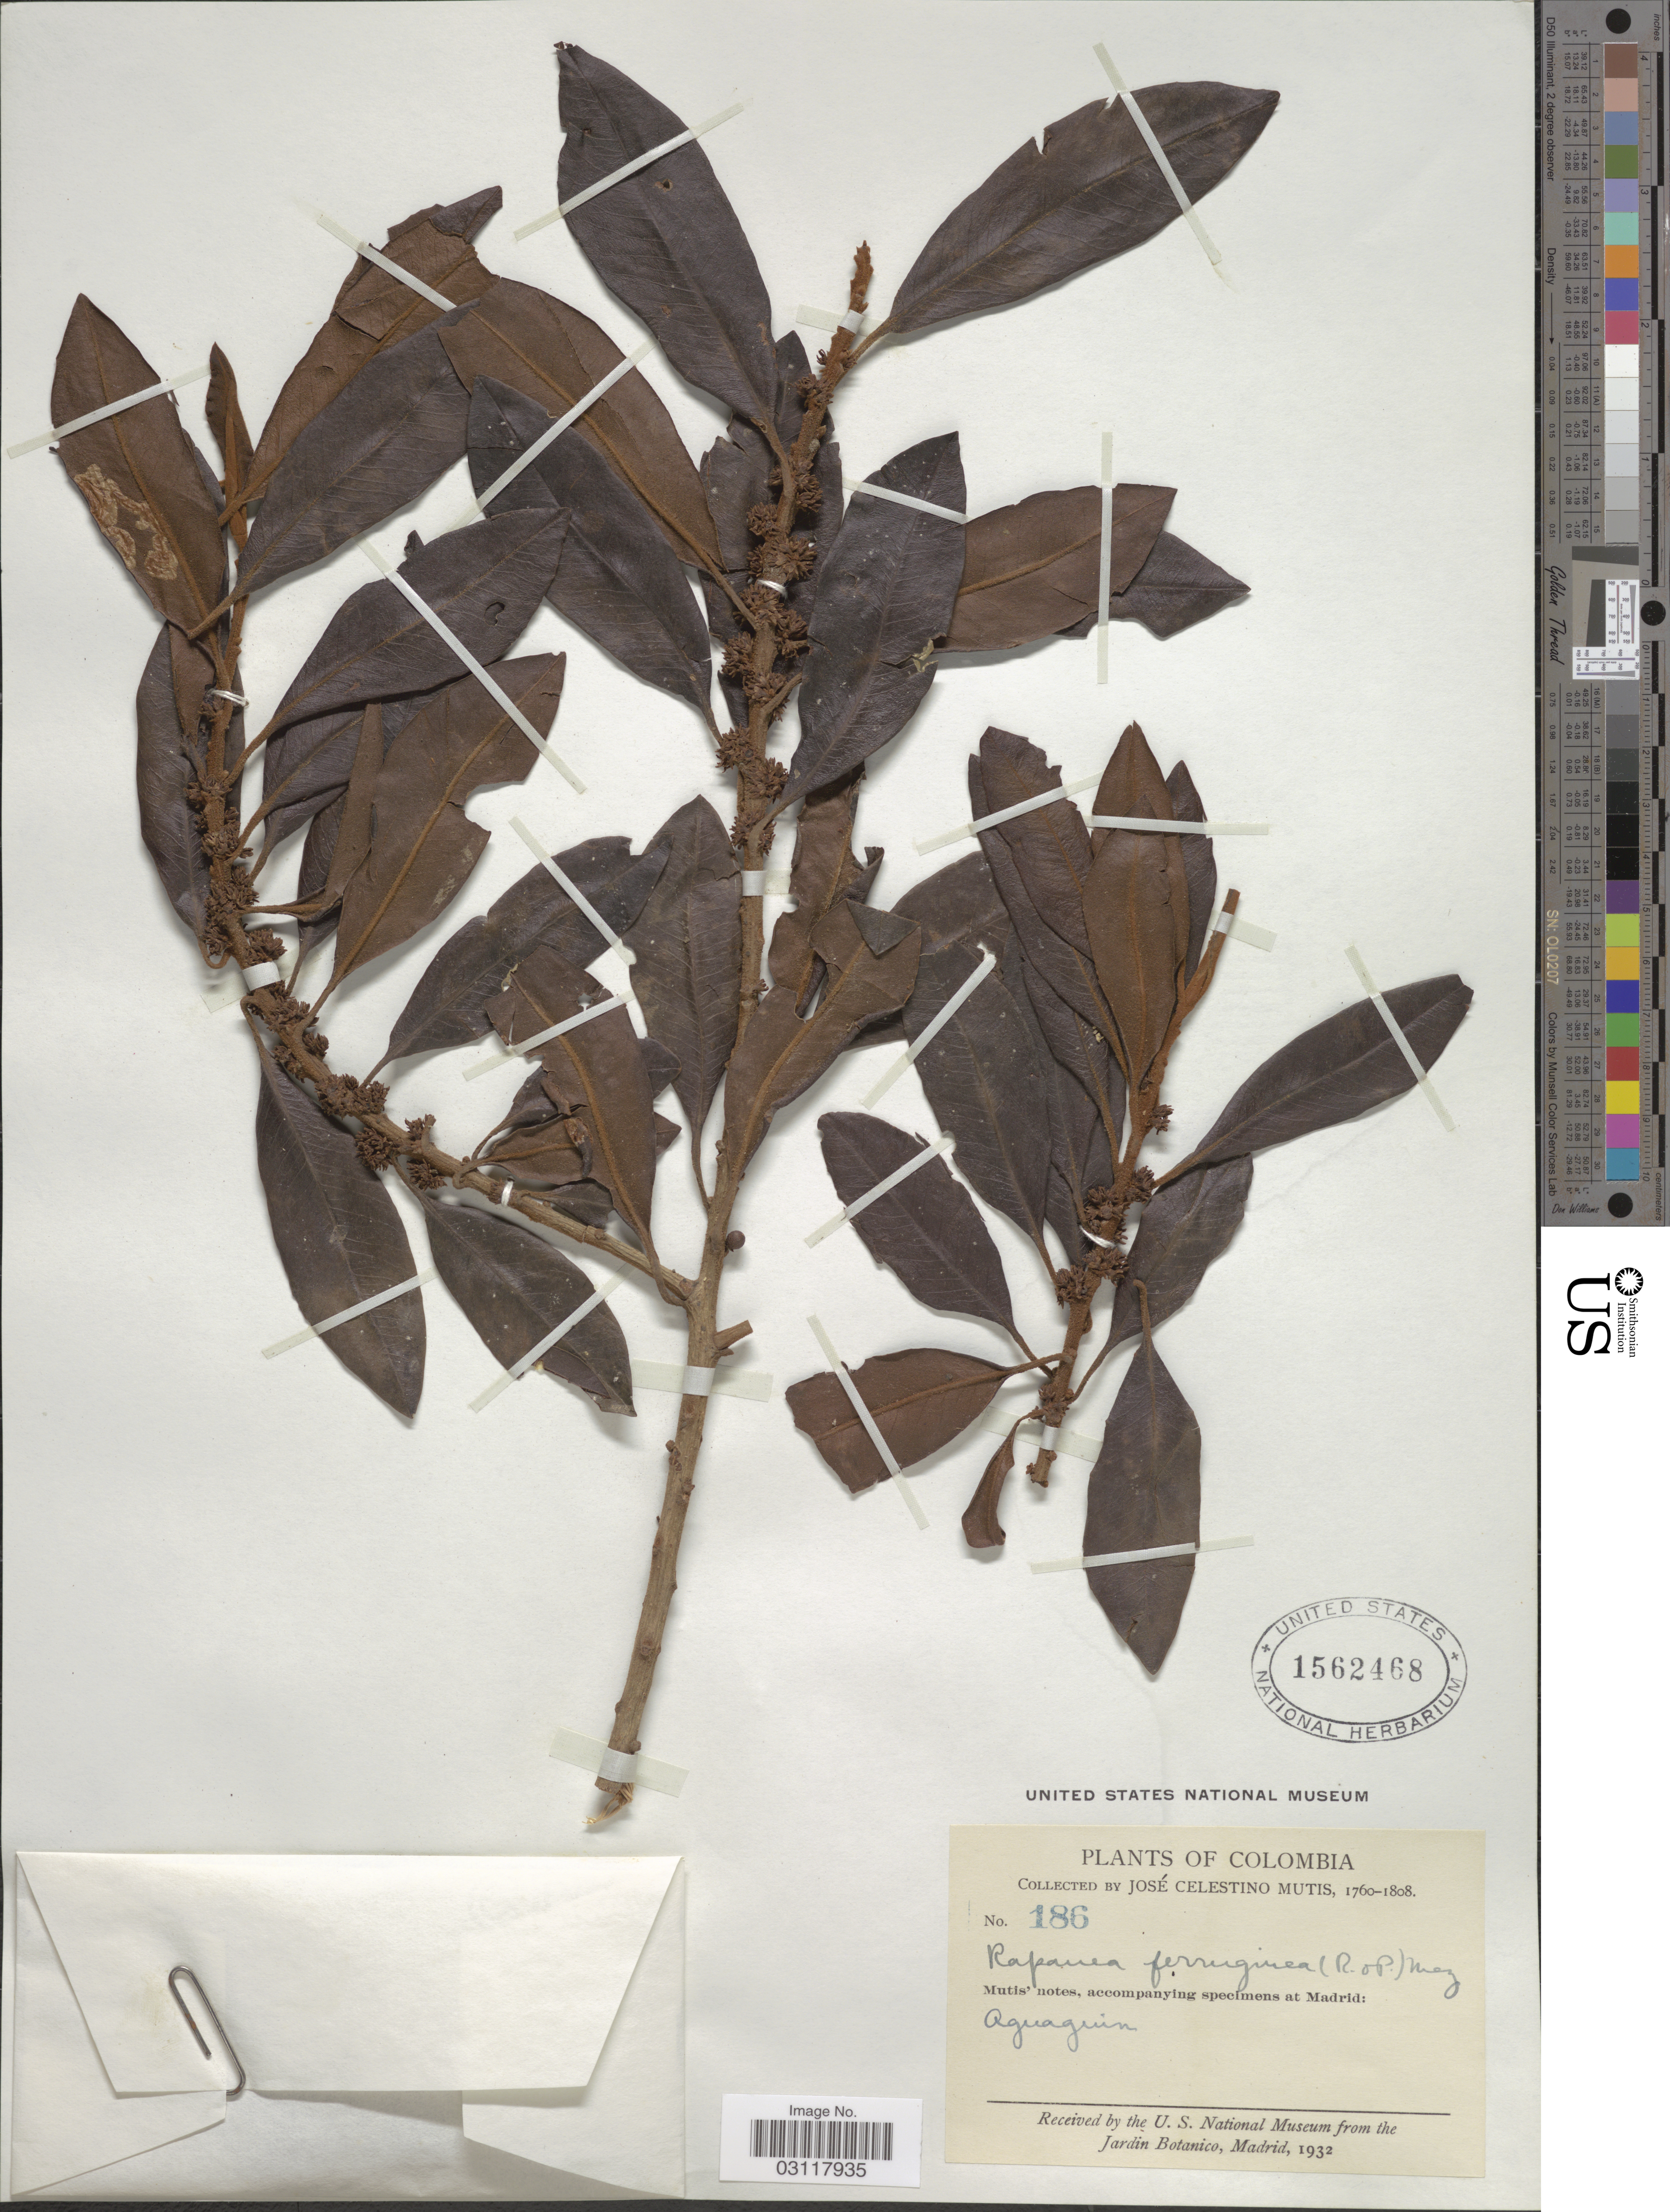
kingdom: Plantae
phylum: Tracheophyta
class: Magnoliopsida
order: Ericales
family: Primulaceae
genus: Rapanea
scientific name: Rapanea ferruginea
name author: (Ruiz & Pav.) Mez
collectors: J. C. B. Mutis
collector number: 186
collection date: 1760/1808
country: Colombia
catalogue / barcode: US 1562468